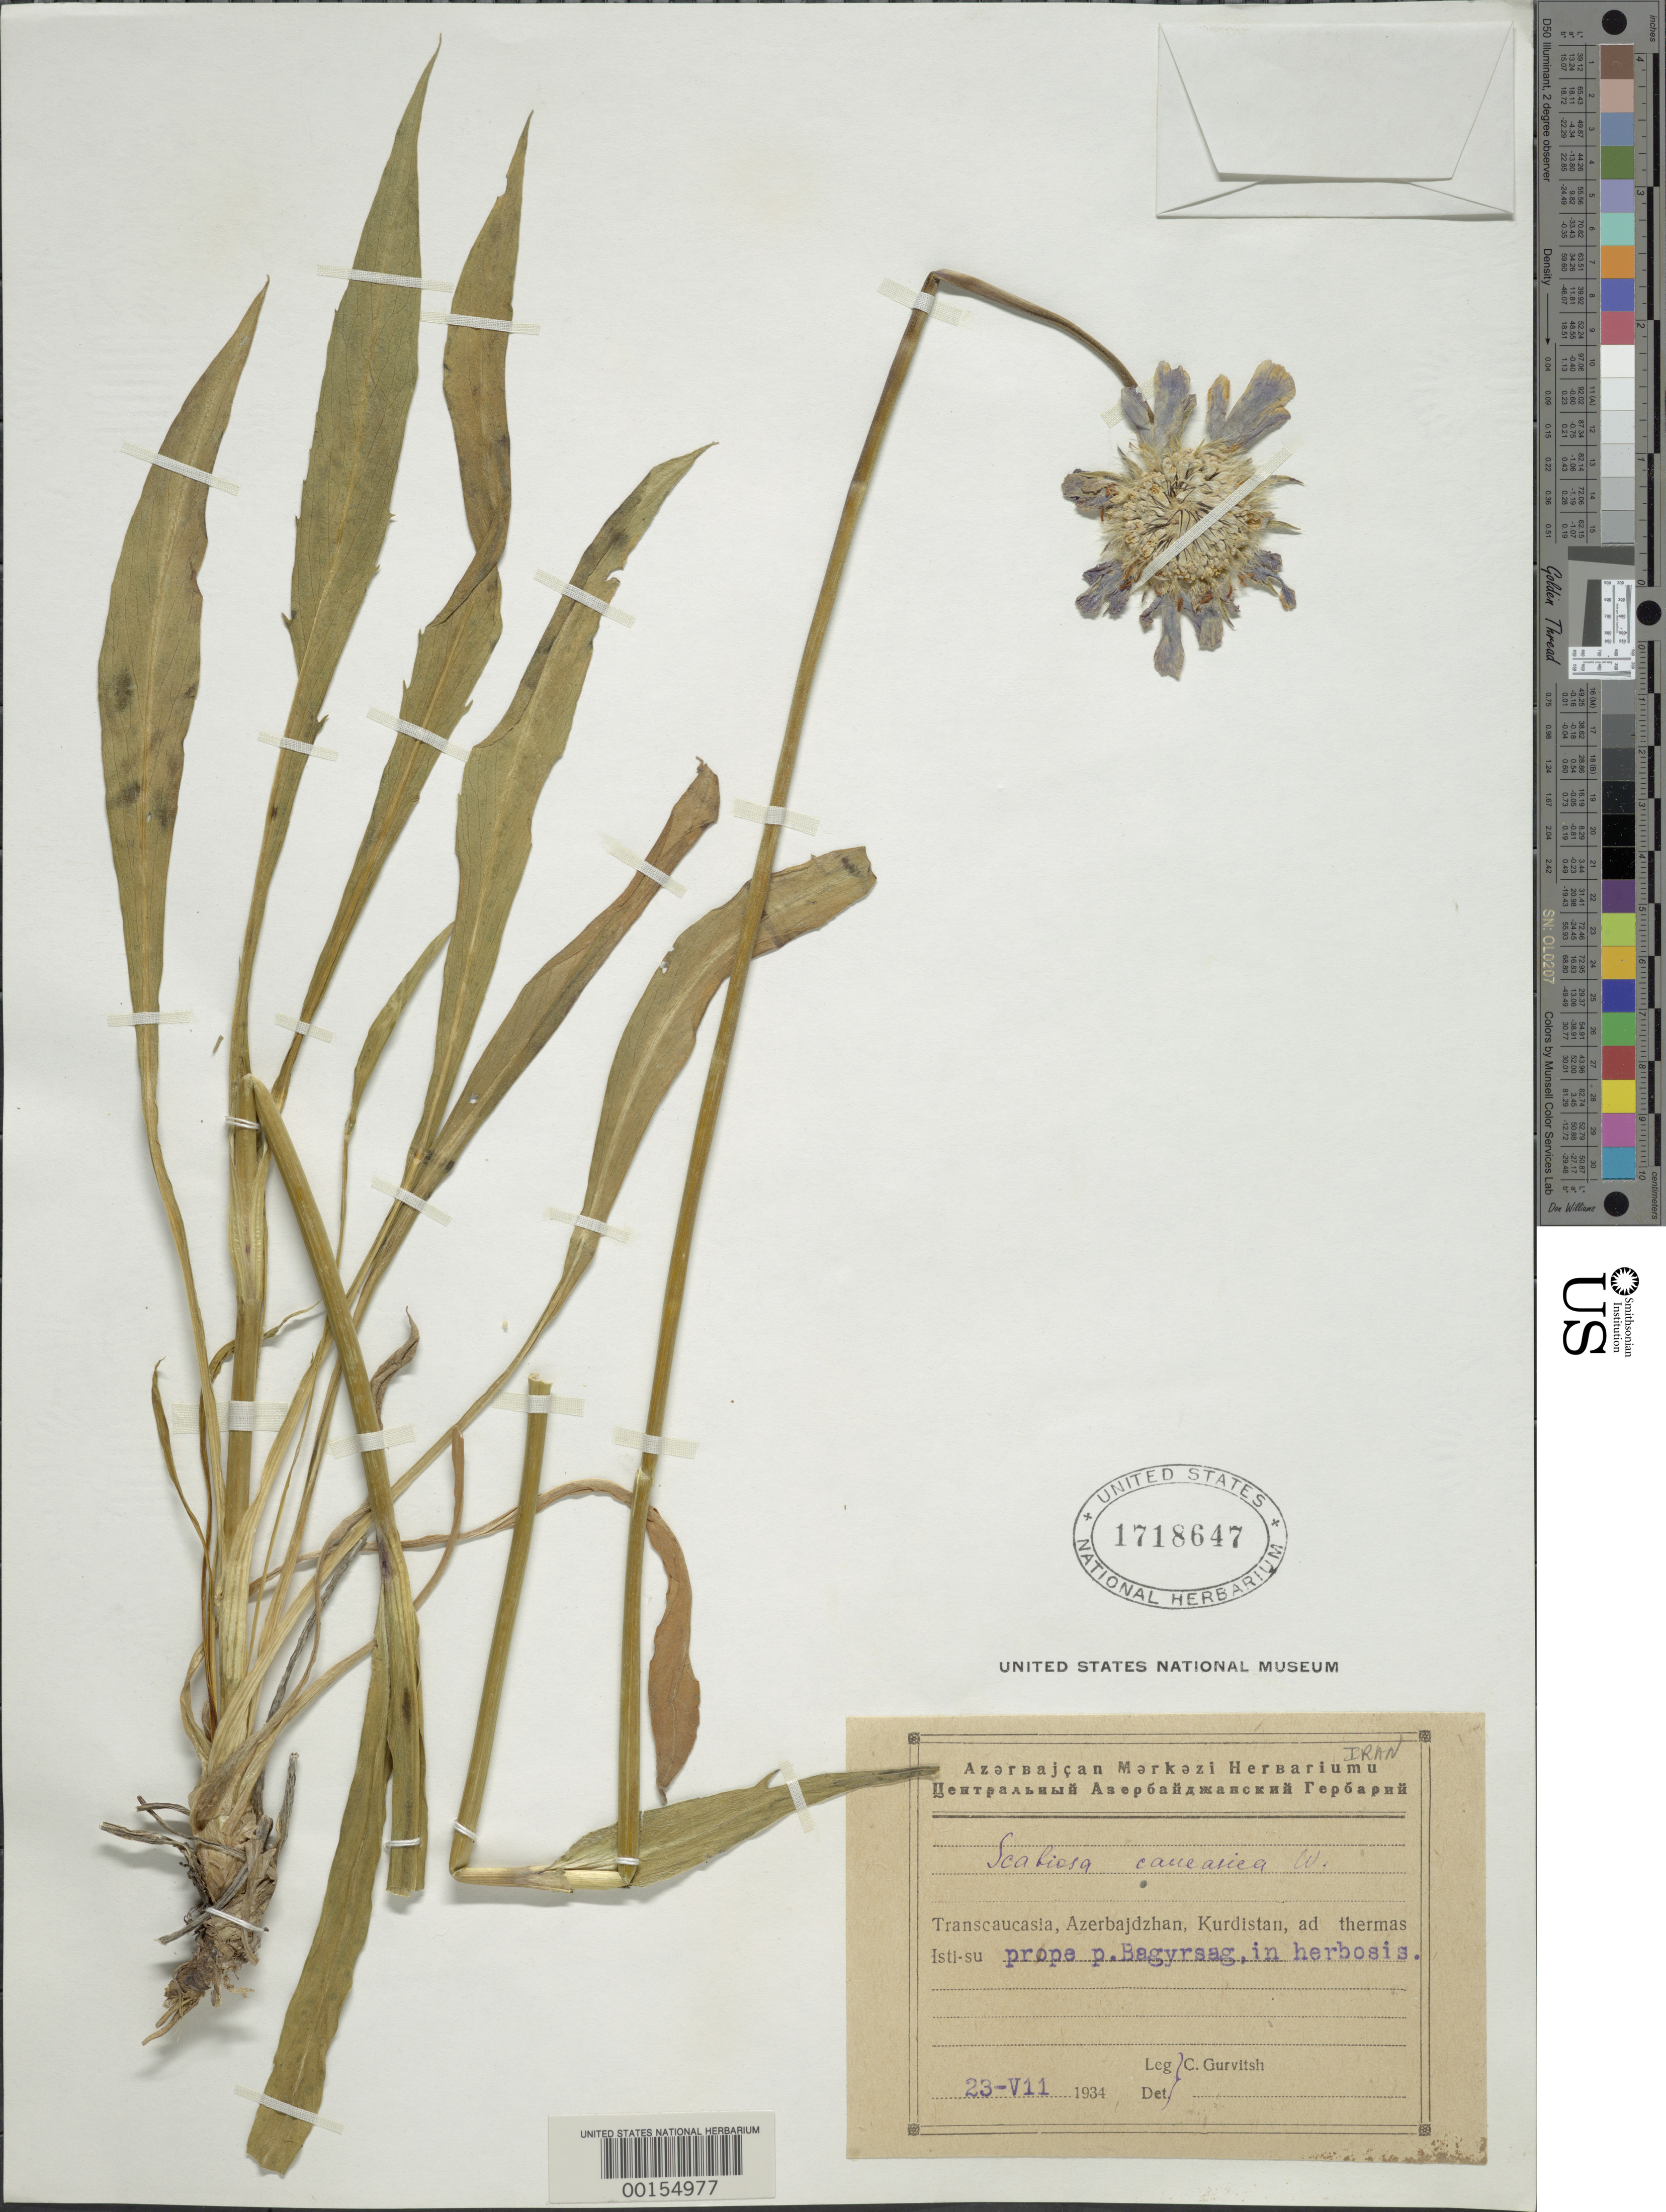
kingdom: Plantae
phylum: Tracheophyta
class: Magnoliopsida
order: Dipsacales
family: Caprifoliaceae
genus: Scabiosa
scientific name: Scabiosa caucasica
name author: M. Bieb.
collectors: C. Gurvitsh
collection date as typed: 23 Jul 1934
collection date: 1934-07-23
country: Iran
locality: Transcaucasia, Azerbajdzhan, Kurdistan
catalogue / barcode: US 1718647